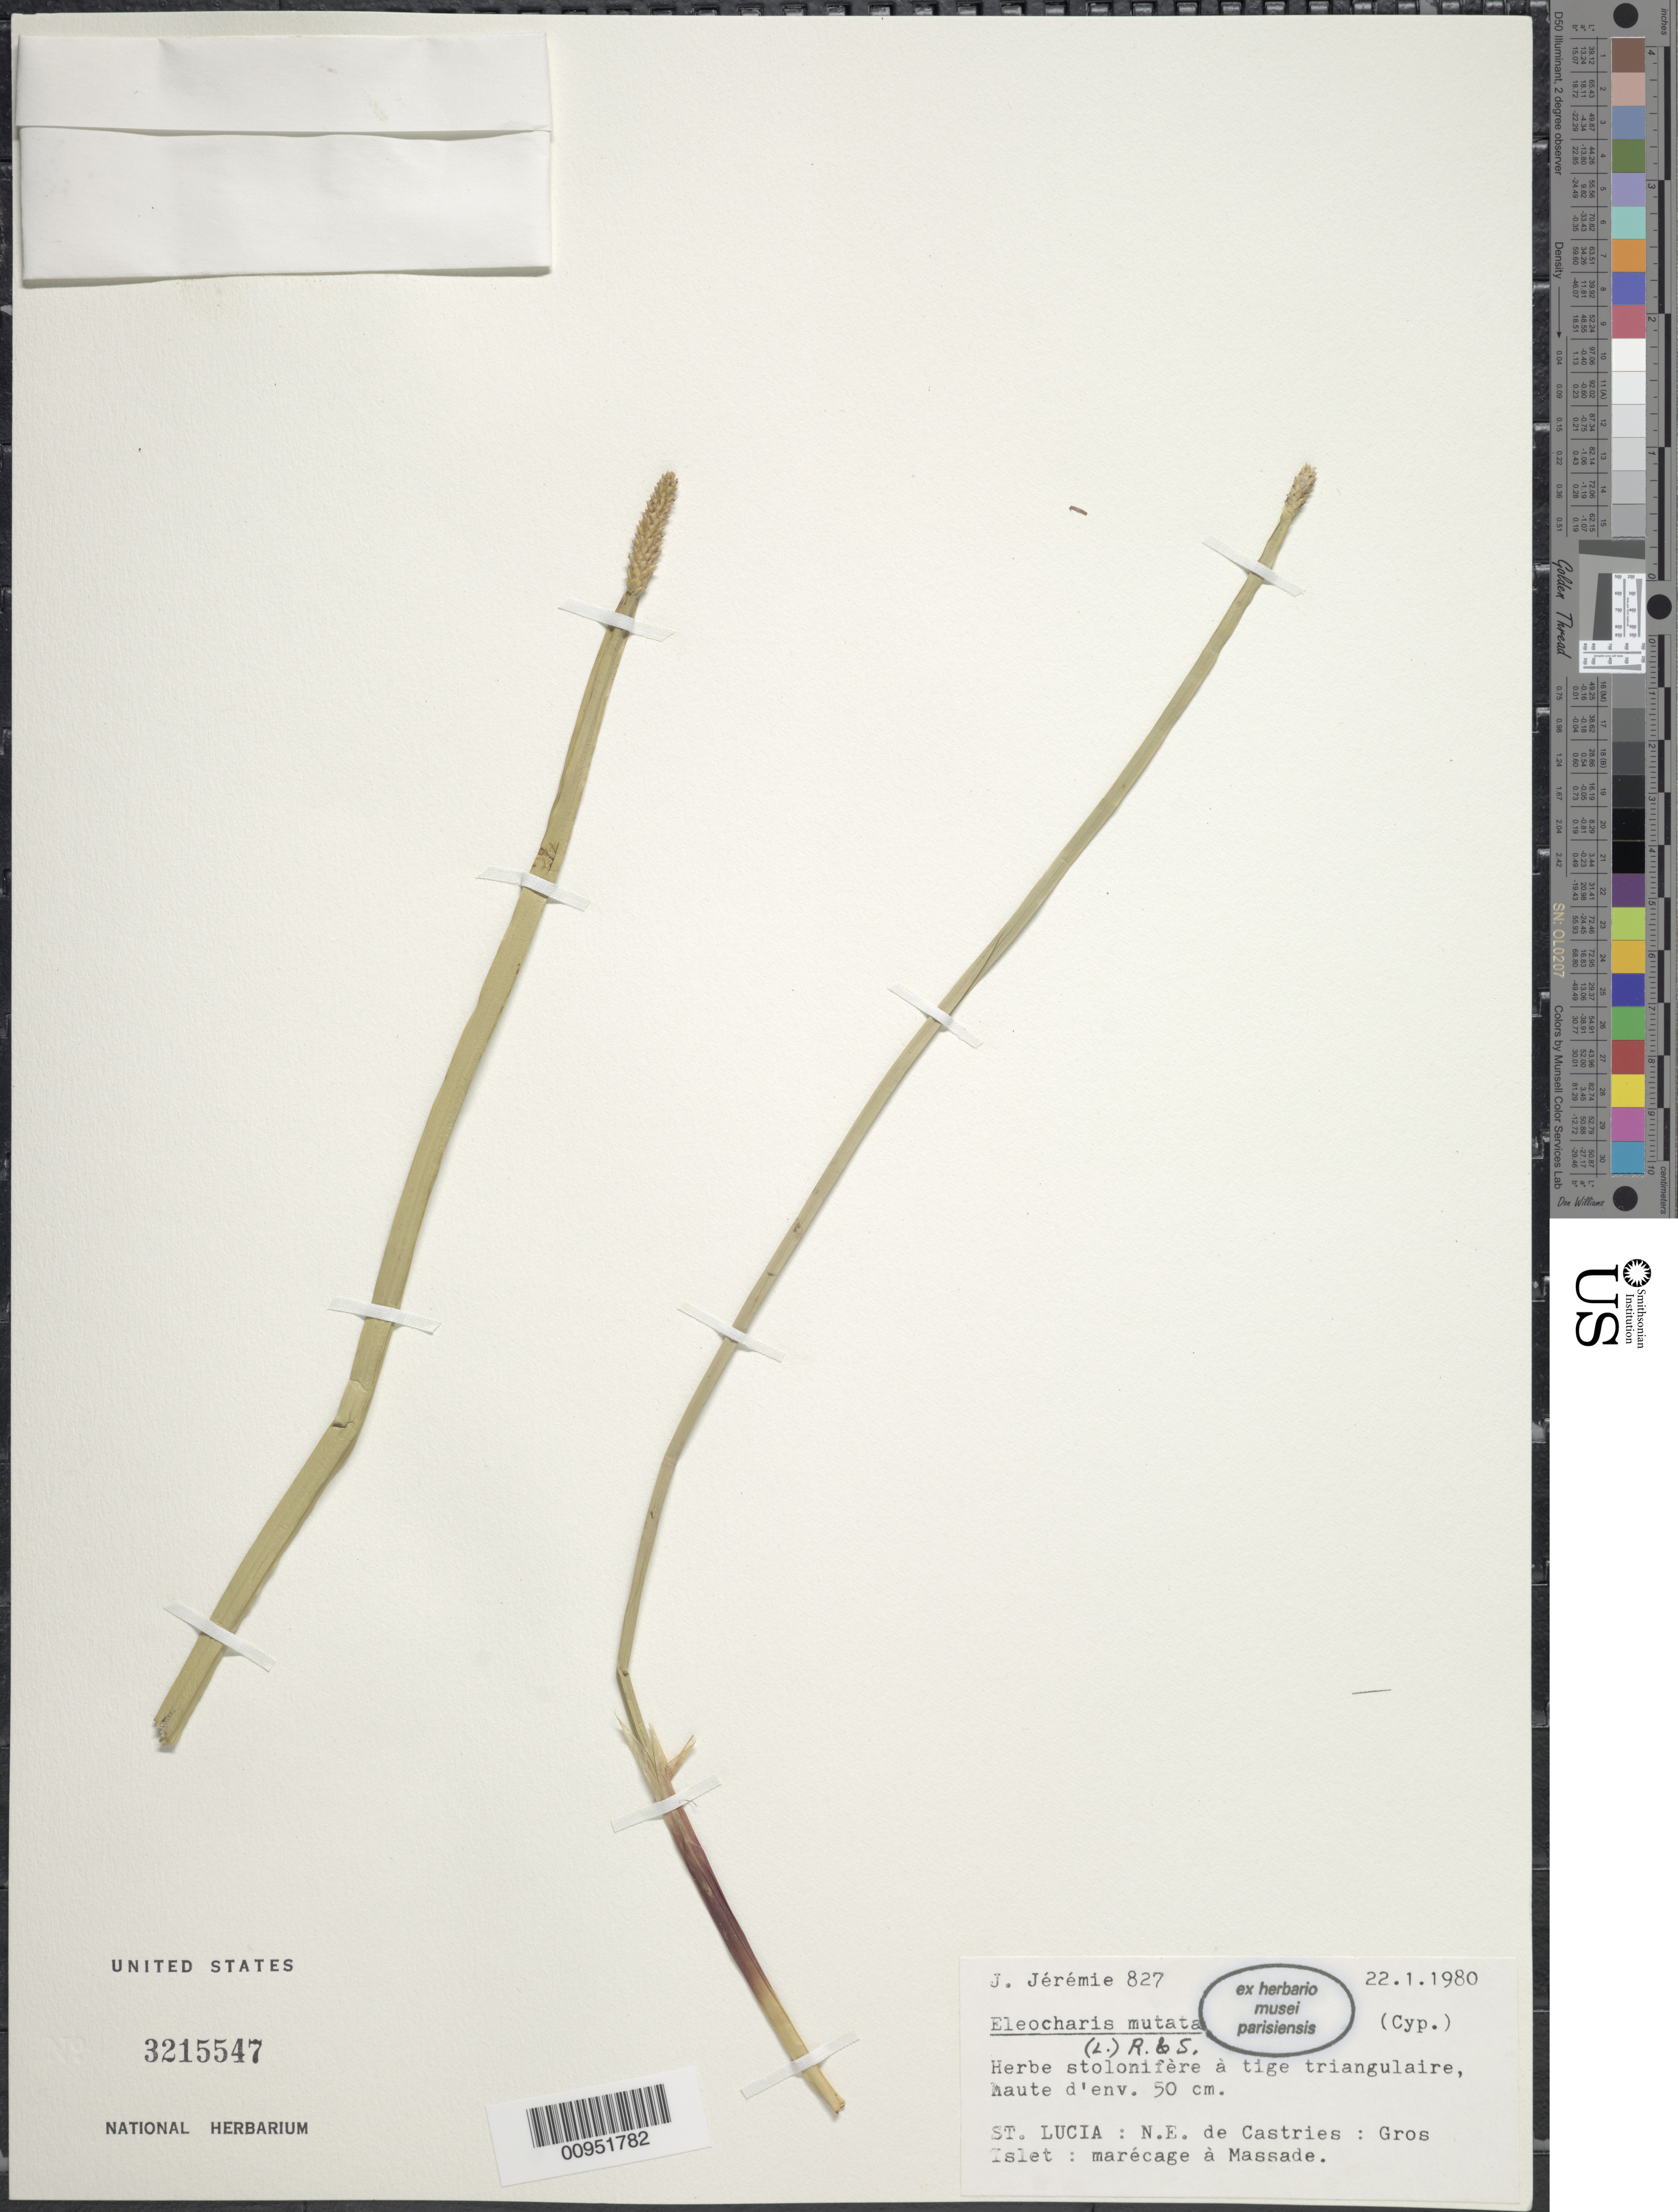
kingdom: Plantae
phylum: Tracheophyta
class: Liliopsida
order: Poales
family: Cyperaceae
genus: Eleocharis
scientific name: Eleocharis mutata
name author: (L.) Roem. & Schult.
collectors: J. Jérémie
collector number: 827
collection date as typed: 22 Jan 1980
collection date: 1980-01-22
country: St. Lucia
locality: NE de Castries, Gros Islet, marécage à Massade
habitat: Marécage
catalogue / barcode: US 3215547